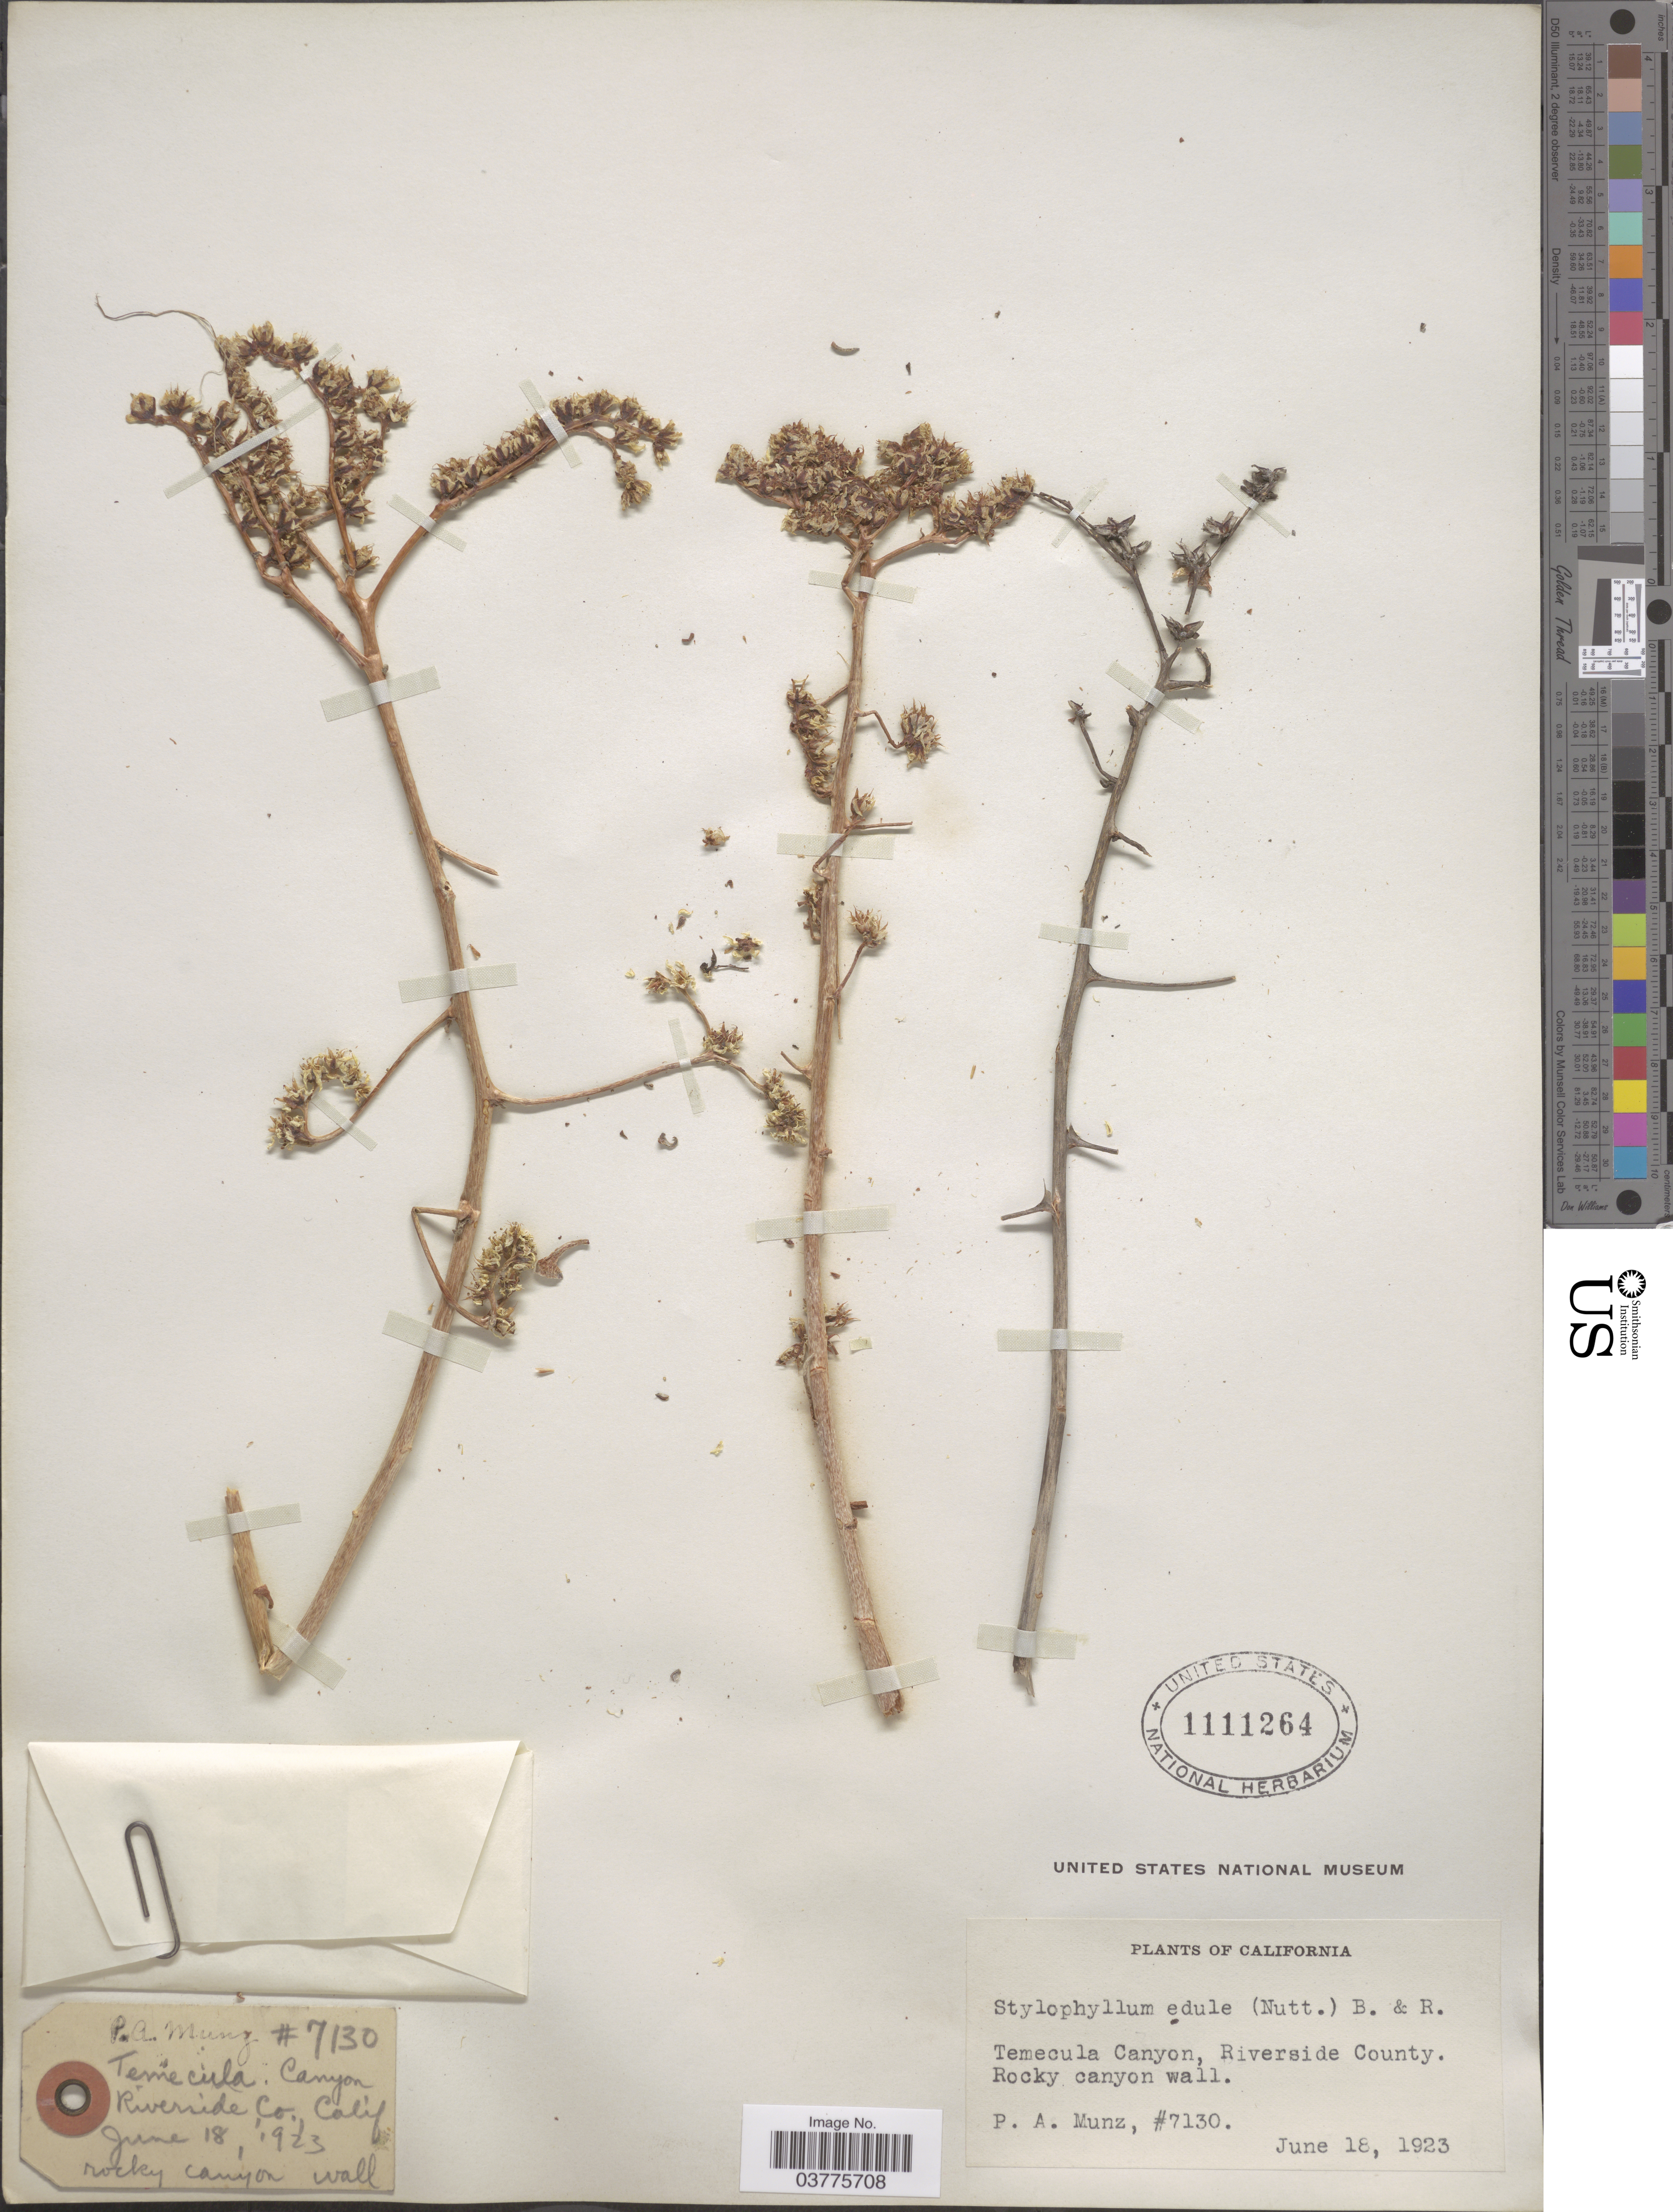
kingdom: Plantae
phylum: Tracheophyta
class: Magnoliopsida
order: Saxifragales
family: Crassulaceae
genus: Dudleya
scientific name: Dudleya edulis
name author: (Nutt.) Moran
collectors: P. A. Munz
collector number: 7130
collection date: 1923-06-18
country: United States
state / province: California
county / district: Riverside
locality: Temecula Canyon, Riverside County.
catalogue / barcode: US 1111264